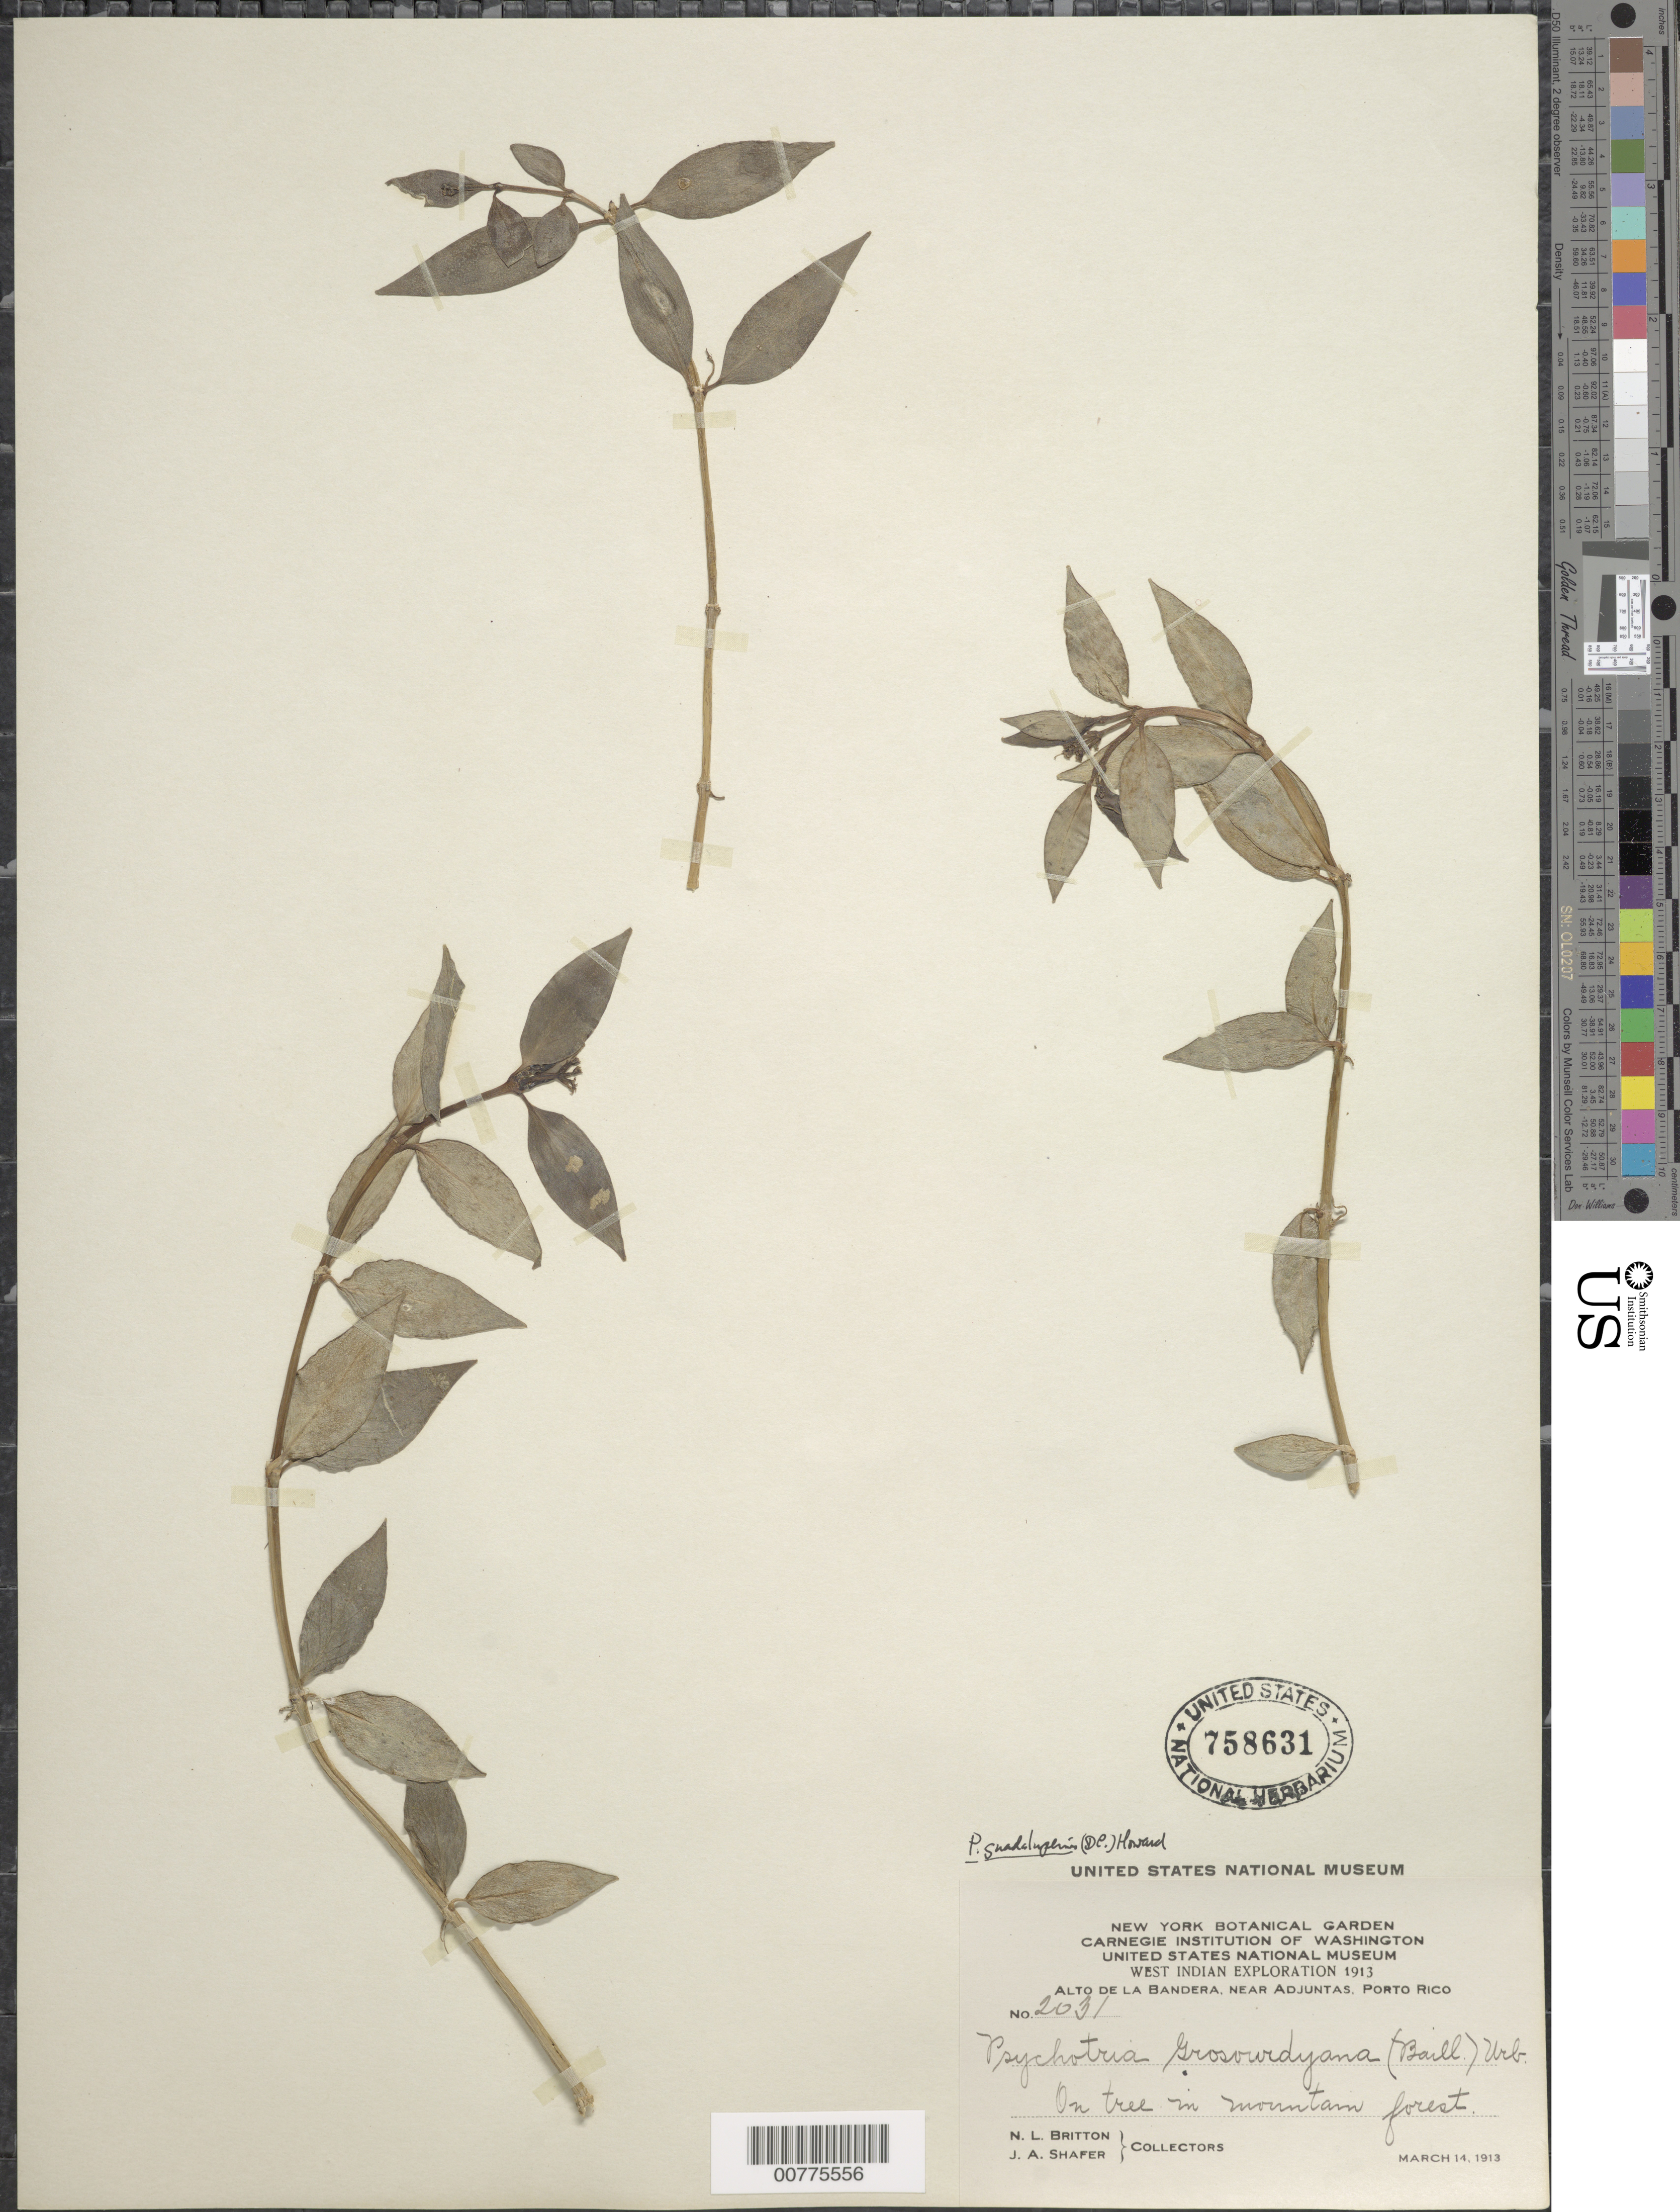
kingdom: Plantae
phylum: Tracheophyta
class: Magnoliopsida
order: Gentianales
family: Rubiaceae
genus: Notopleura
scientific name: Notopleura guadalupensis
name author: (DC.) C.M. Taylor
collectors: N. Britton & J. A. Shafer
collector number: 2031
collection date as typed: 14 Mar 1913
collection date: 1913-03-14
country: Puerto Rico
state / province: Adjuntas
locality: Alto de la Bandera, near Adjuntas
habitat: On tree in mountain forest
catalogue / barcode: US 758631